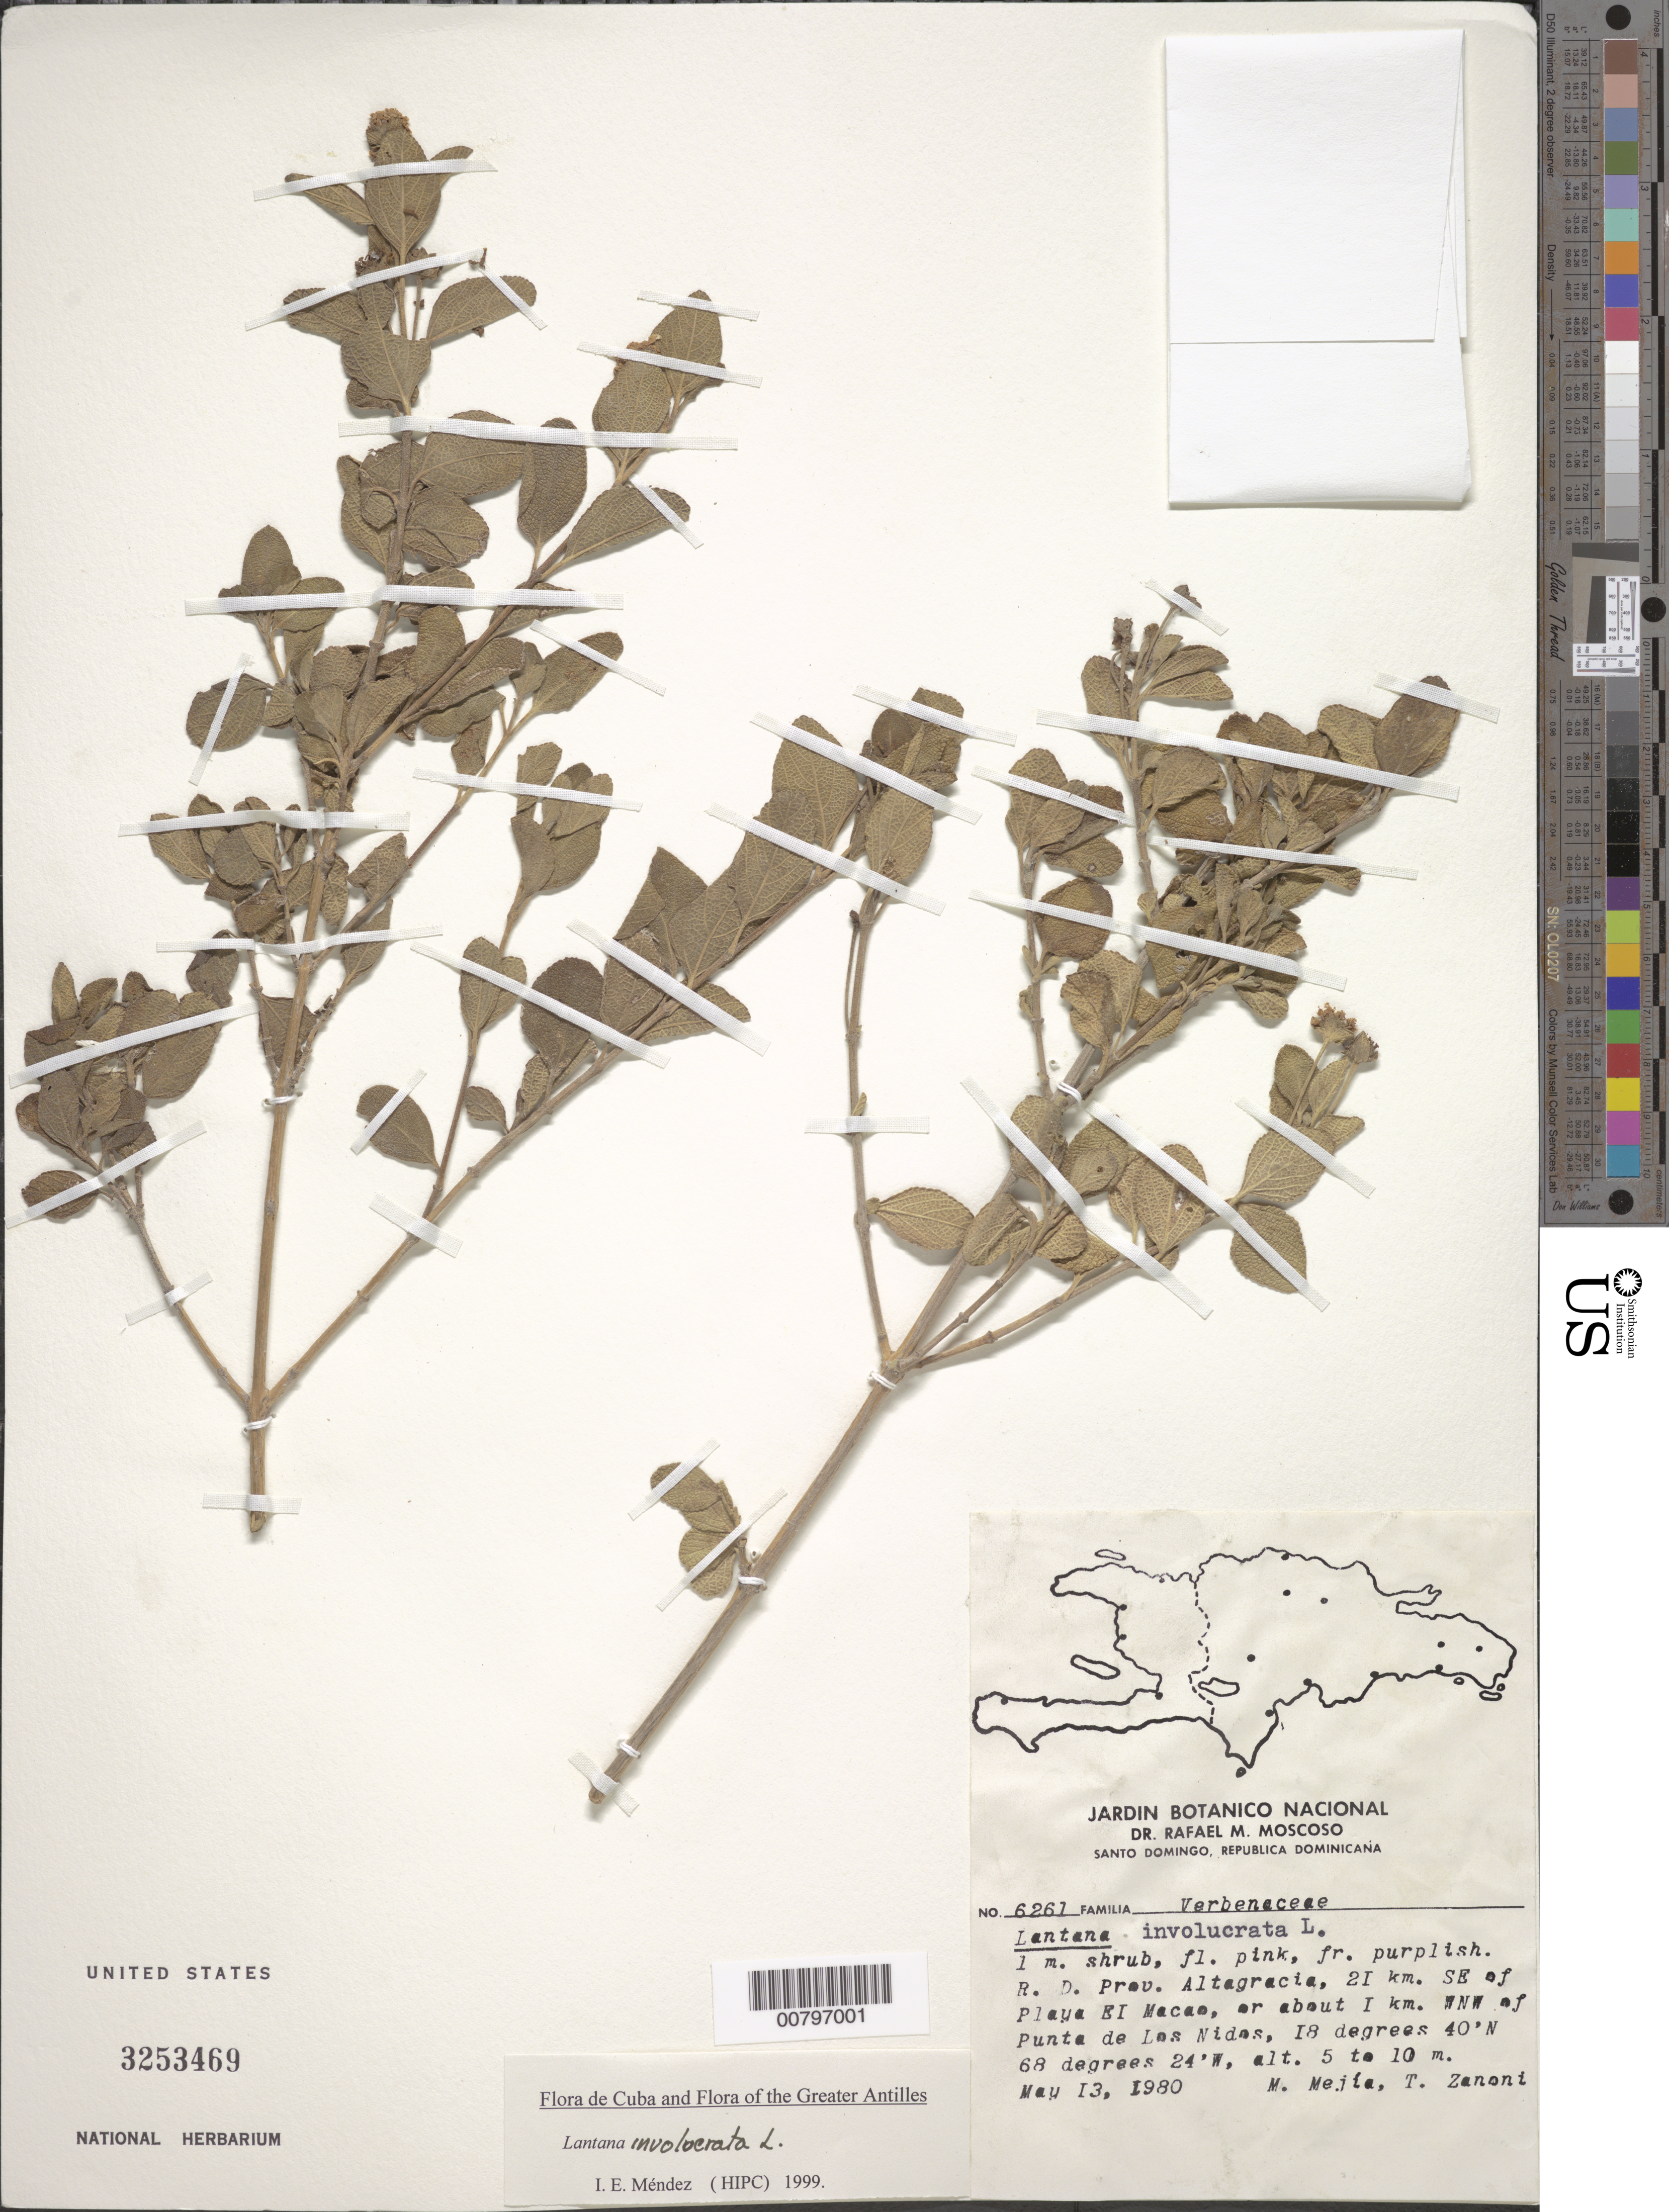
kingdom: Plantae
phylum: Tracheophyta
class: Magnoliopsida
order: Lamiales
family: Verbenaceae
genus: Lantana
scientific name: Lantana involucrata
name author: L.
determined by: Méndez, Isidro E., (HIPC)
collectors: M. Mejia & T. A. Zanoni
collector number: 6261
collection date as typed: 13 May 1980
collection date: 1980-05-13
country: Dominican Republic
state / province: Distrito Nacional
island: Hispaniola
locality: Altagracia, 21 km SE of Playa EI macao, or ca 1 km WNW of Punta de Las Nidas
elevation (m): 5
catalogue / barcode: US 3253469